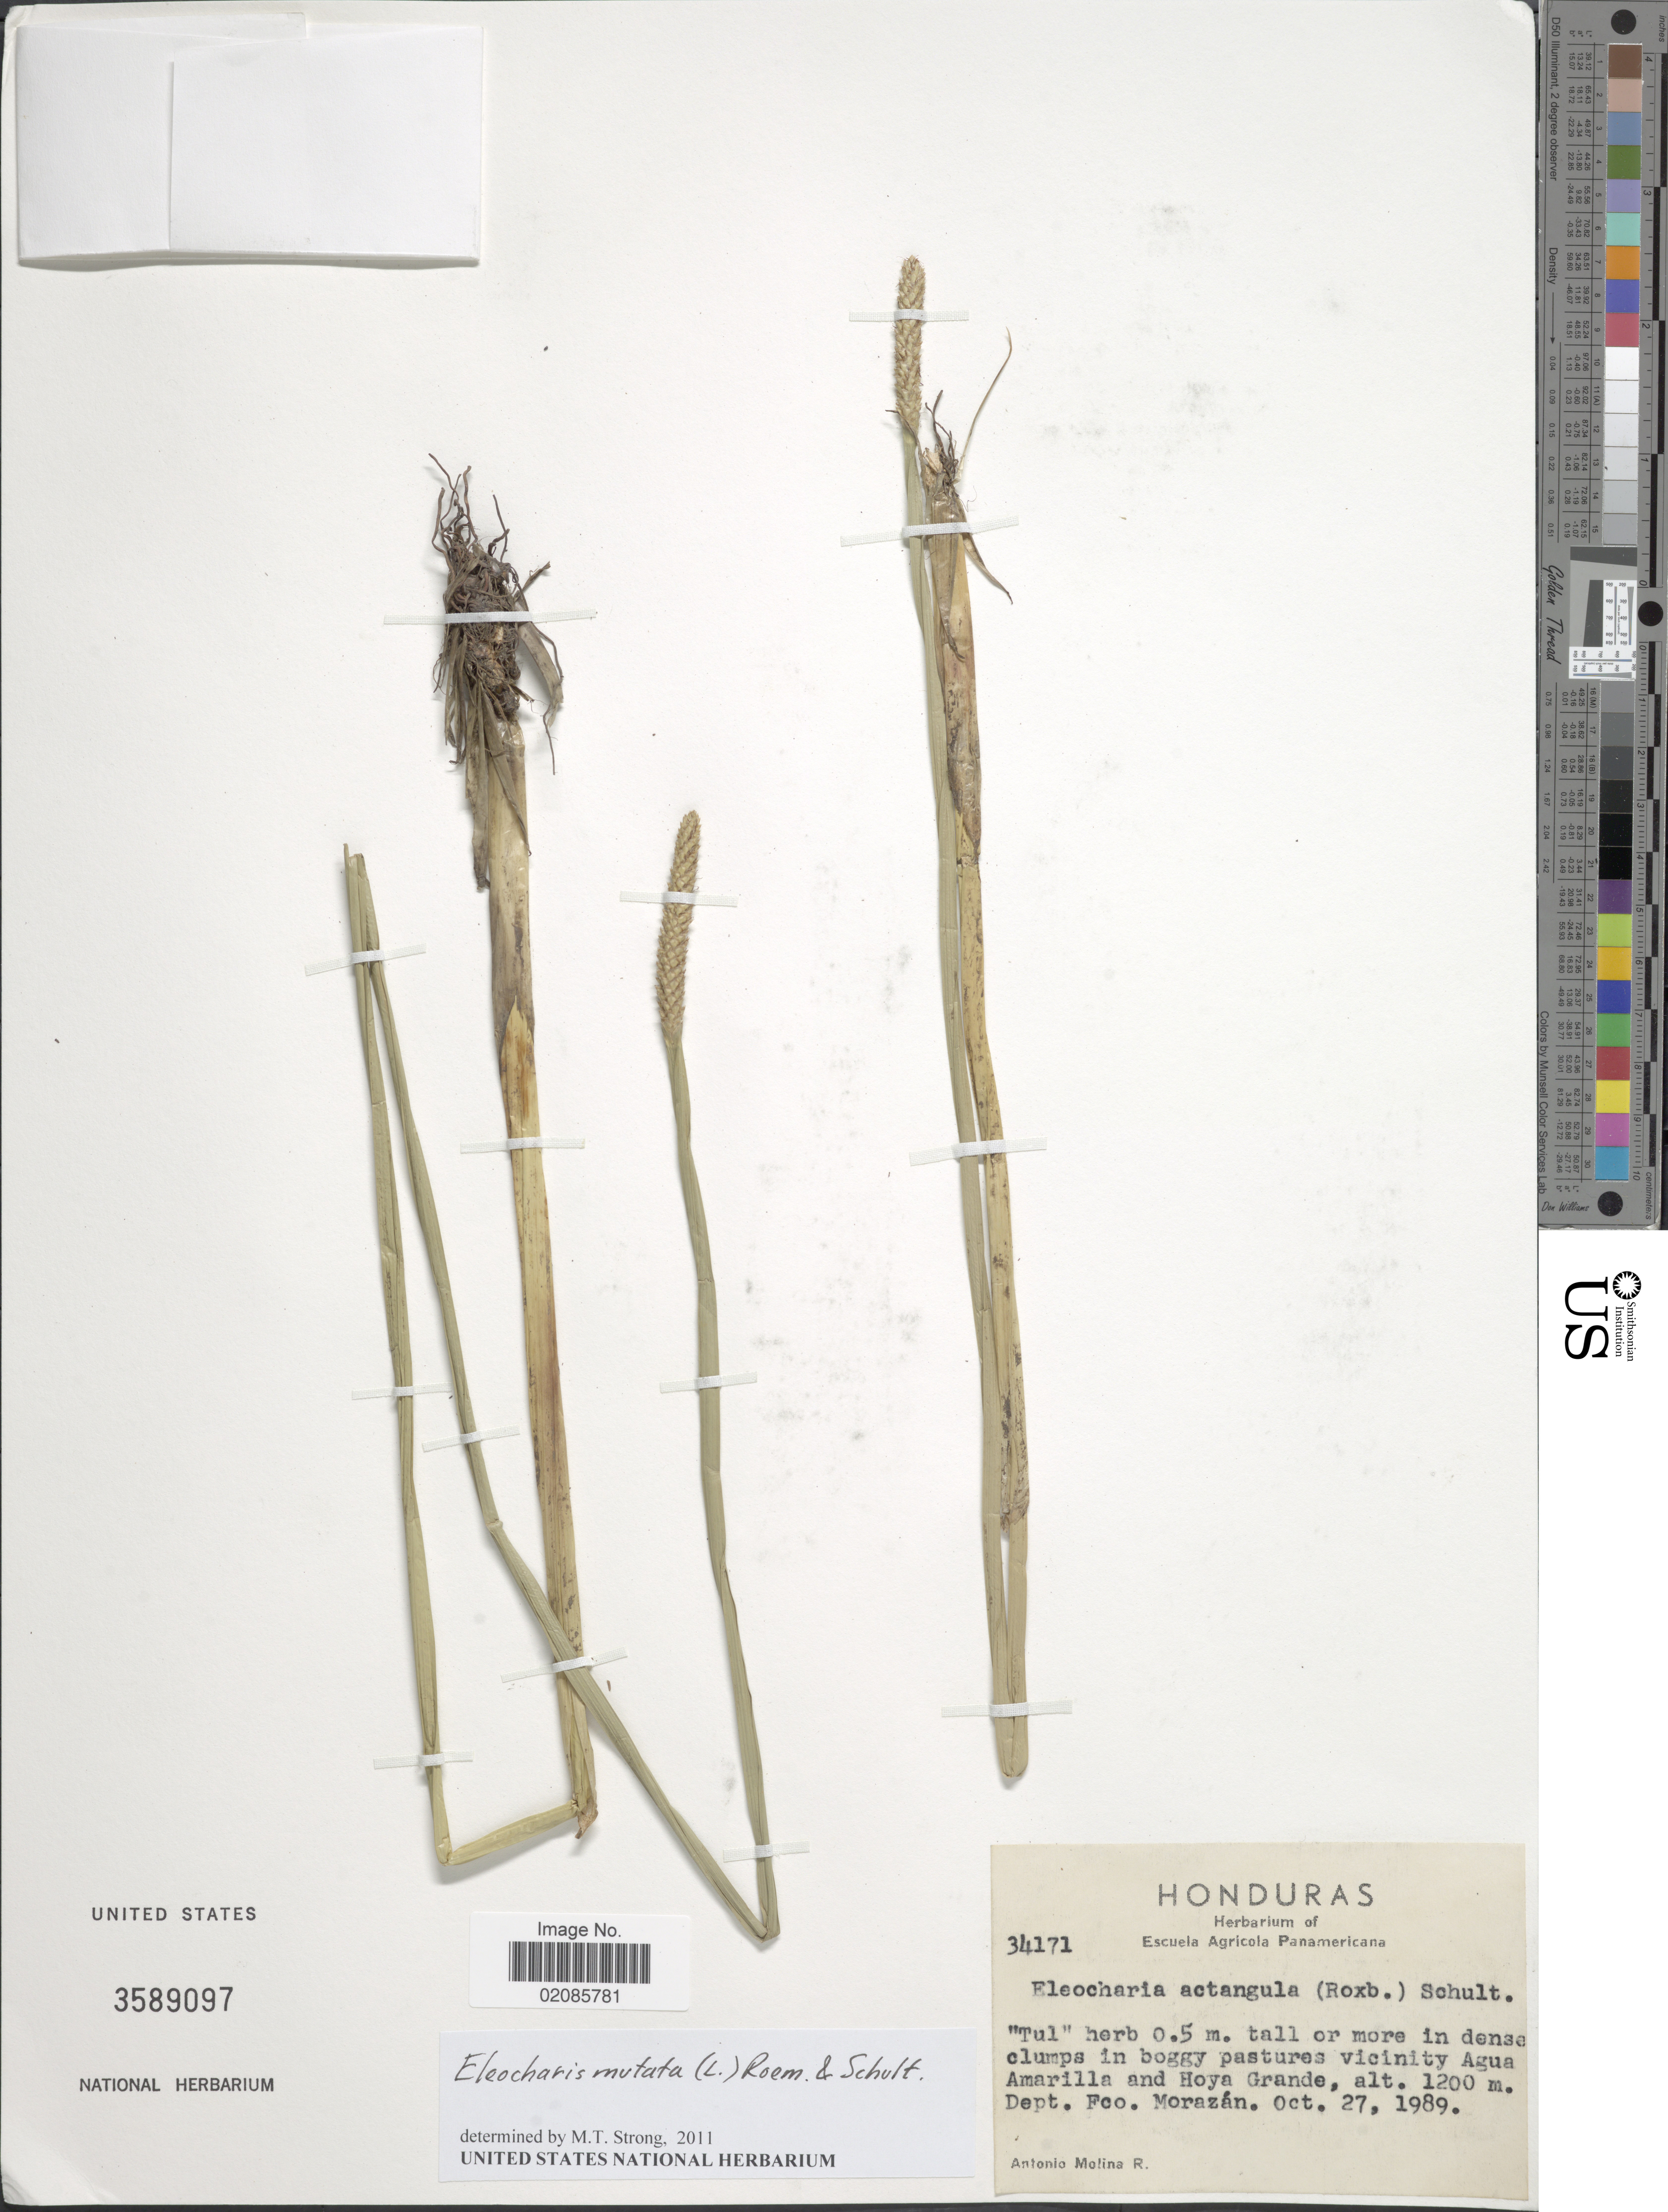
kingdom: Plantae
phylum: Tracheophyta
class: Liliopsida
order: Poales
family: Cyperaceae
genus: Eleocharis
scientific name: Eleocharis mutata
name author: (L.) Roem. & Schult.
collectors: A. Molina R.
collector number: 34171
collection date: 1989-10-27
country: Honduras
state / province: Fco. Morazán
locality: In boggy pastures Agua Amarilla and Hoya Grande, Dept. Fco. Morazan.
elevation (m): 1200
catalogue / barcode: US 3589097